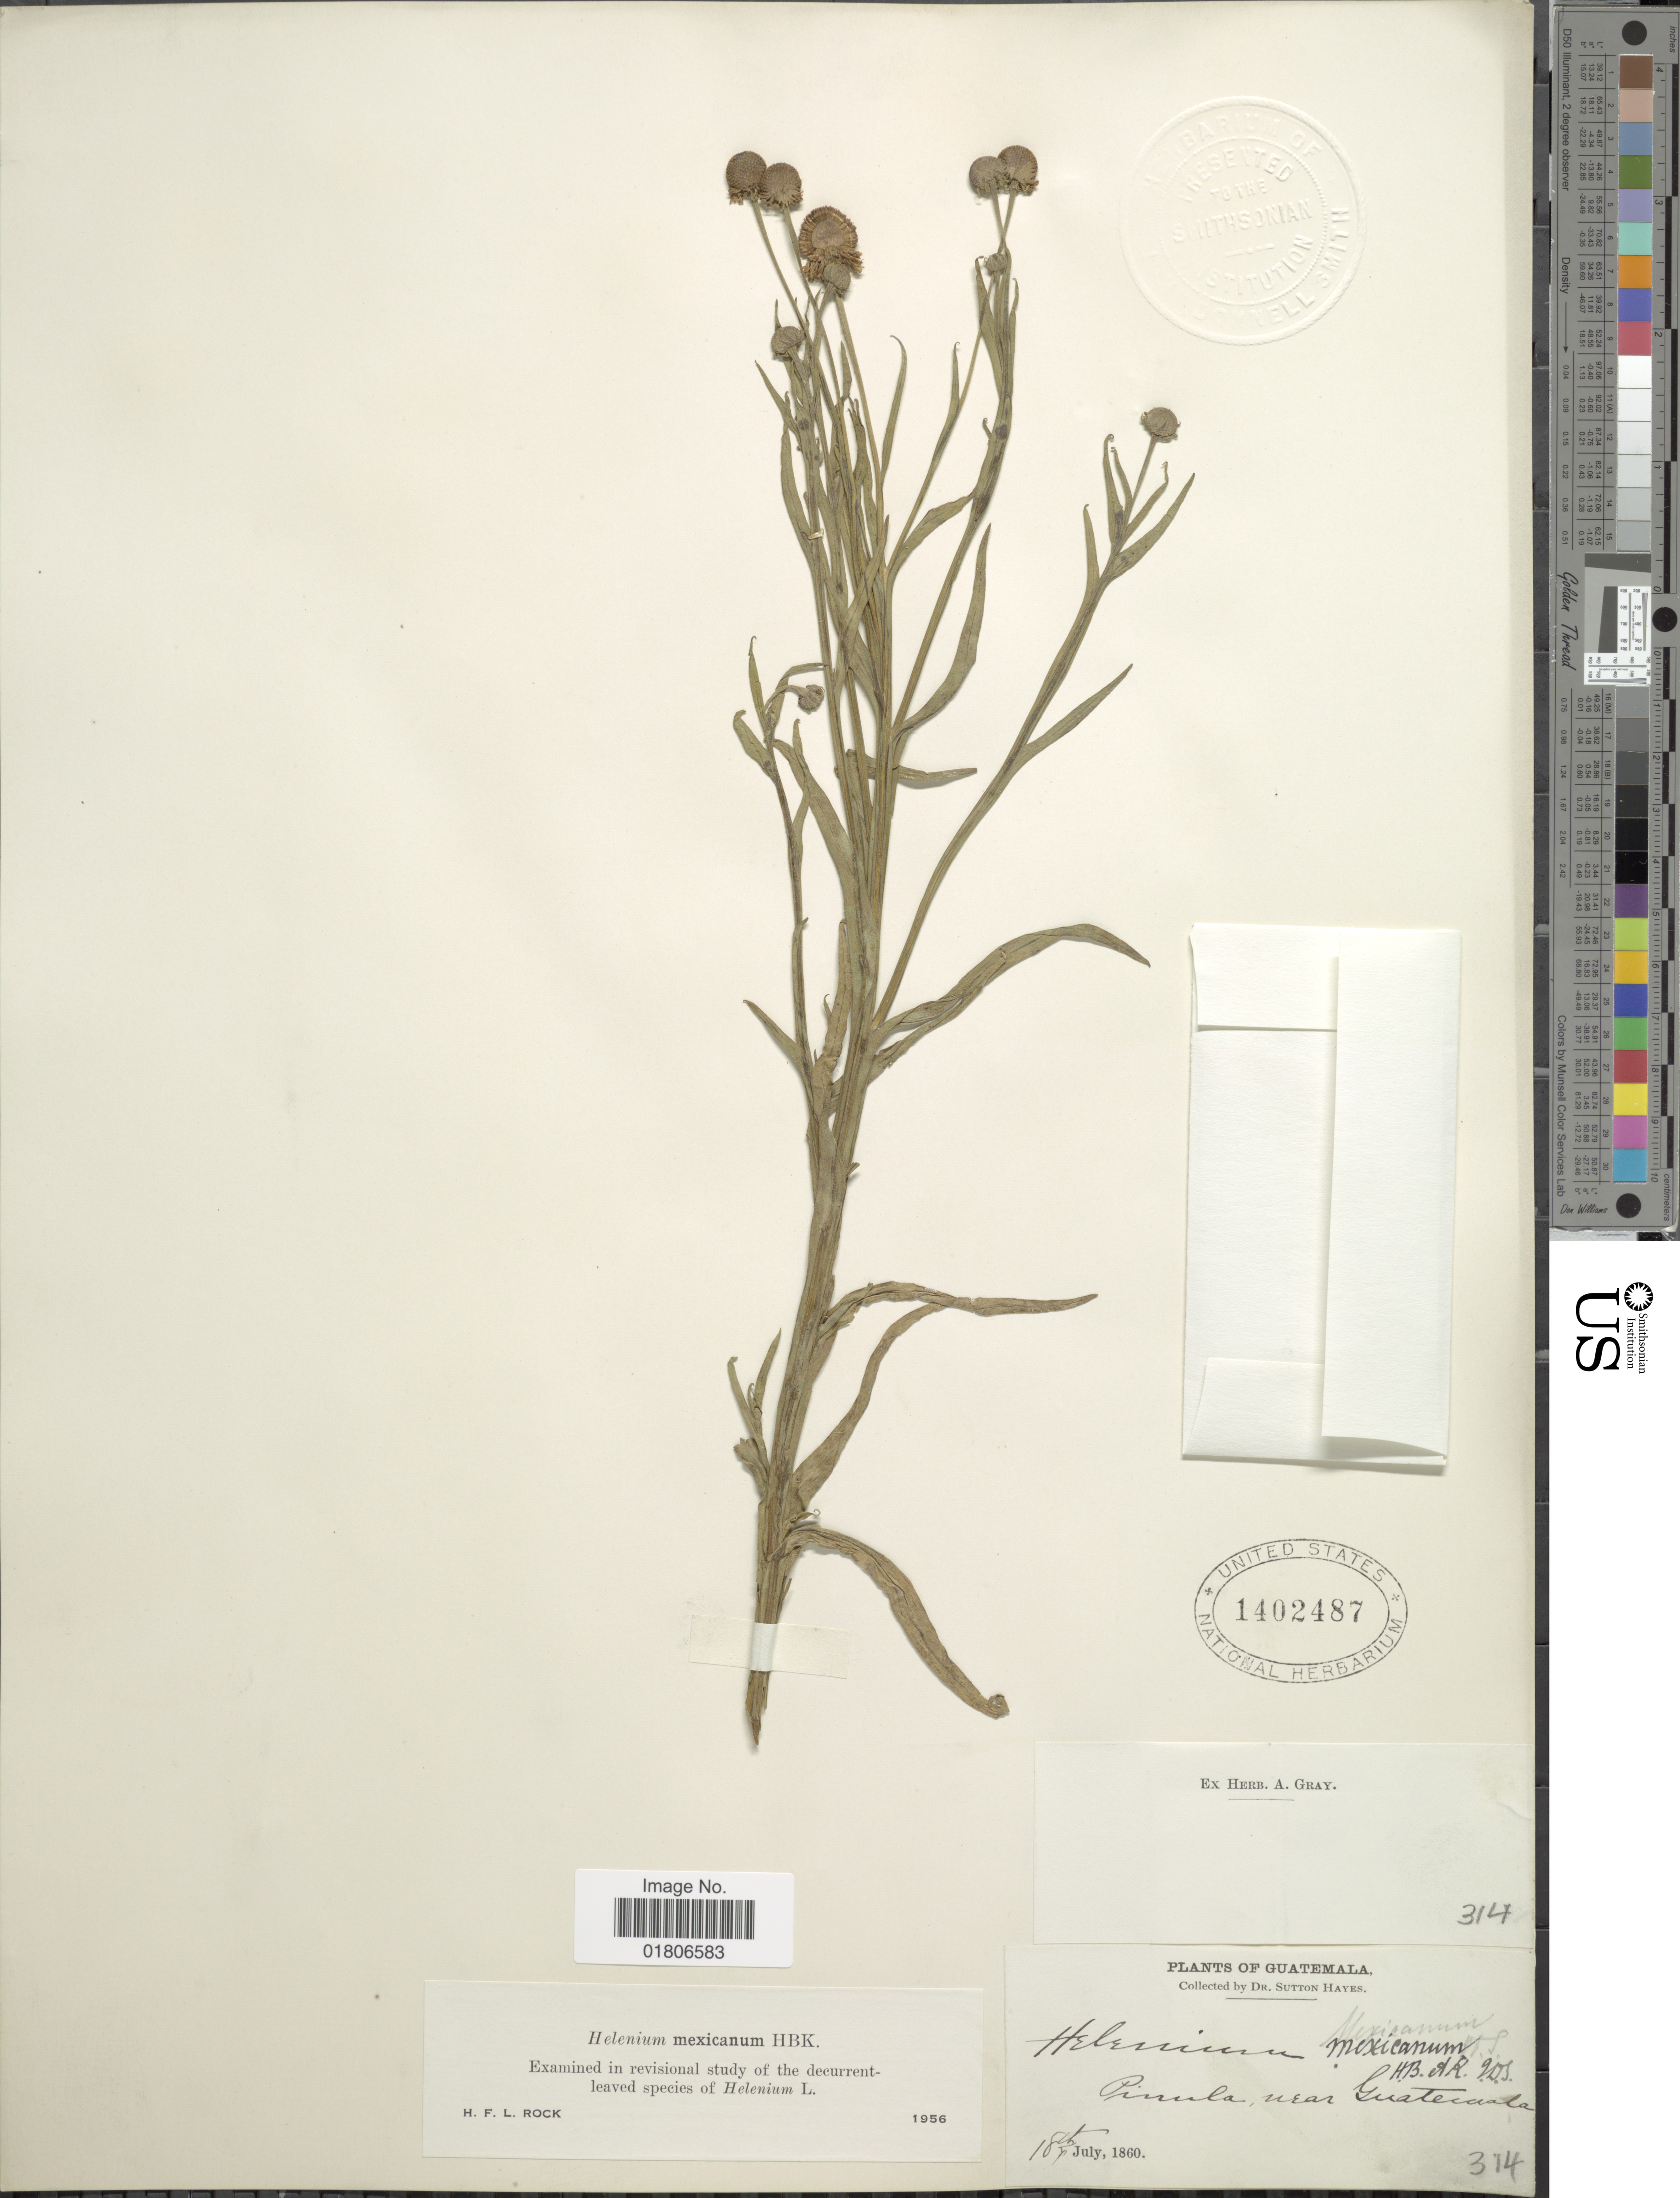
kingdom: Plantae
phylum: Tracheophyta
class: Magnoliopsida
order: Asterales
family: Asteraceae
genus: Helenium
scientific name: Helenium mexicanum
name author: Kunth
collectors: S. Hayes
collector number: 314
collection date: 1860-07-18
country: Guatemala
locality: Pinula, near Guatemala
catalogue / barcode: US 1402487